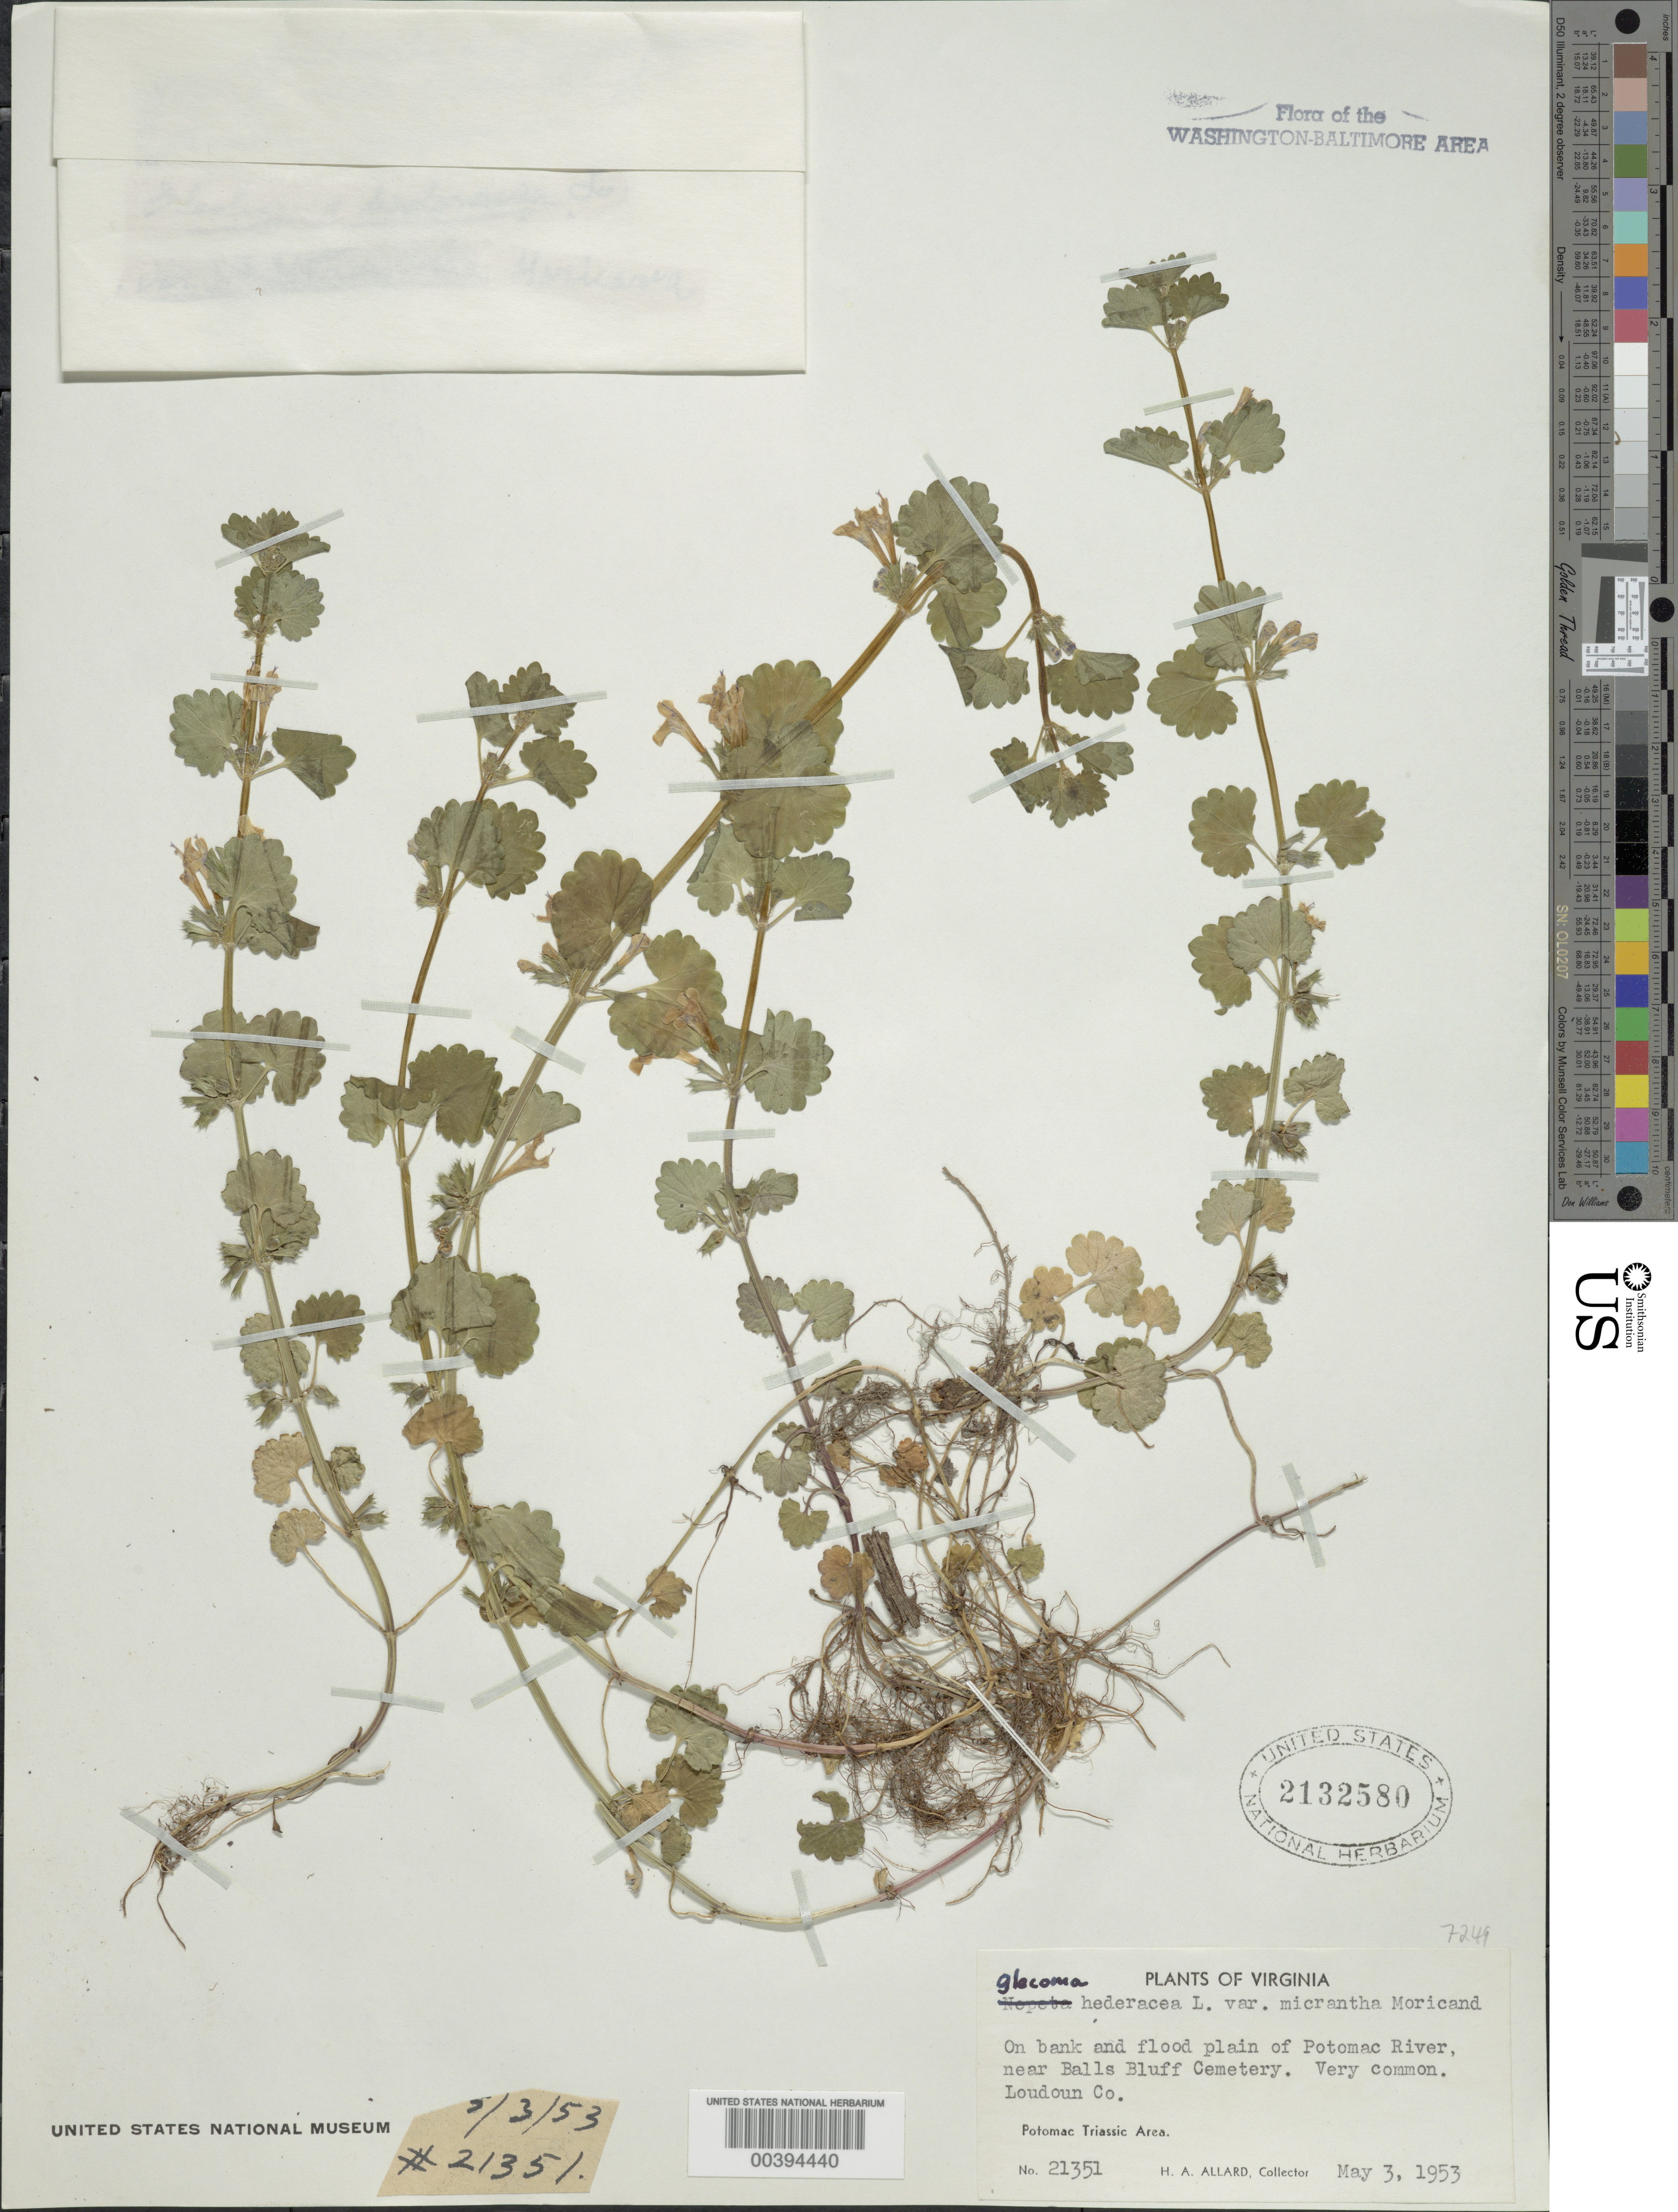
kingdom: Plantae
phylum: Tracheophyta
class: Magnoliopsida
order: Lamiales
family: Lamiaceae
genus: Glechoma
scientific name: Glechoma hederacea var. micrantha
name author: Moric.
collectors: H. A. Allard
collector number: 21351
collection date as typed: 03 May 1953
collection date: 1953-05-03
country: United States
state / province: Virginia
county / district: Loudoun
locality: Banks of Potomac River near Balls Bluff Cemetery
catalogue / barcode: US 2132580